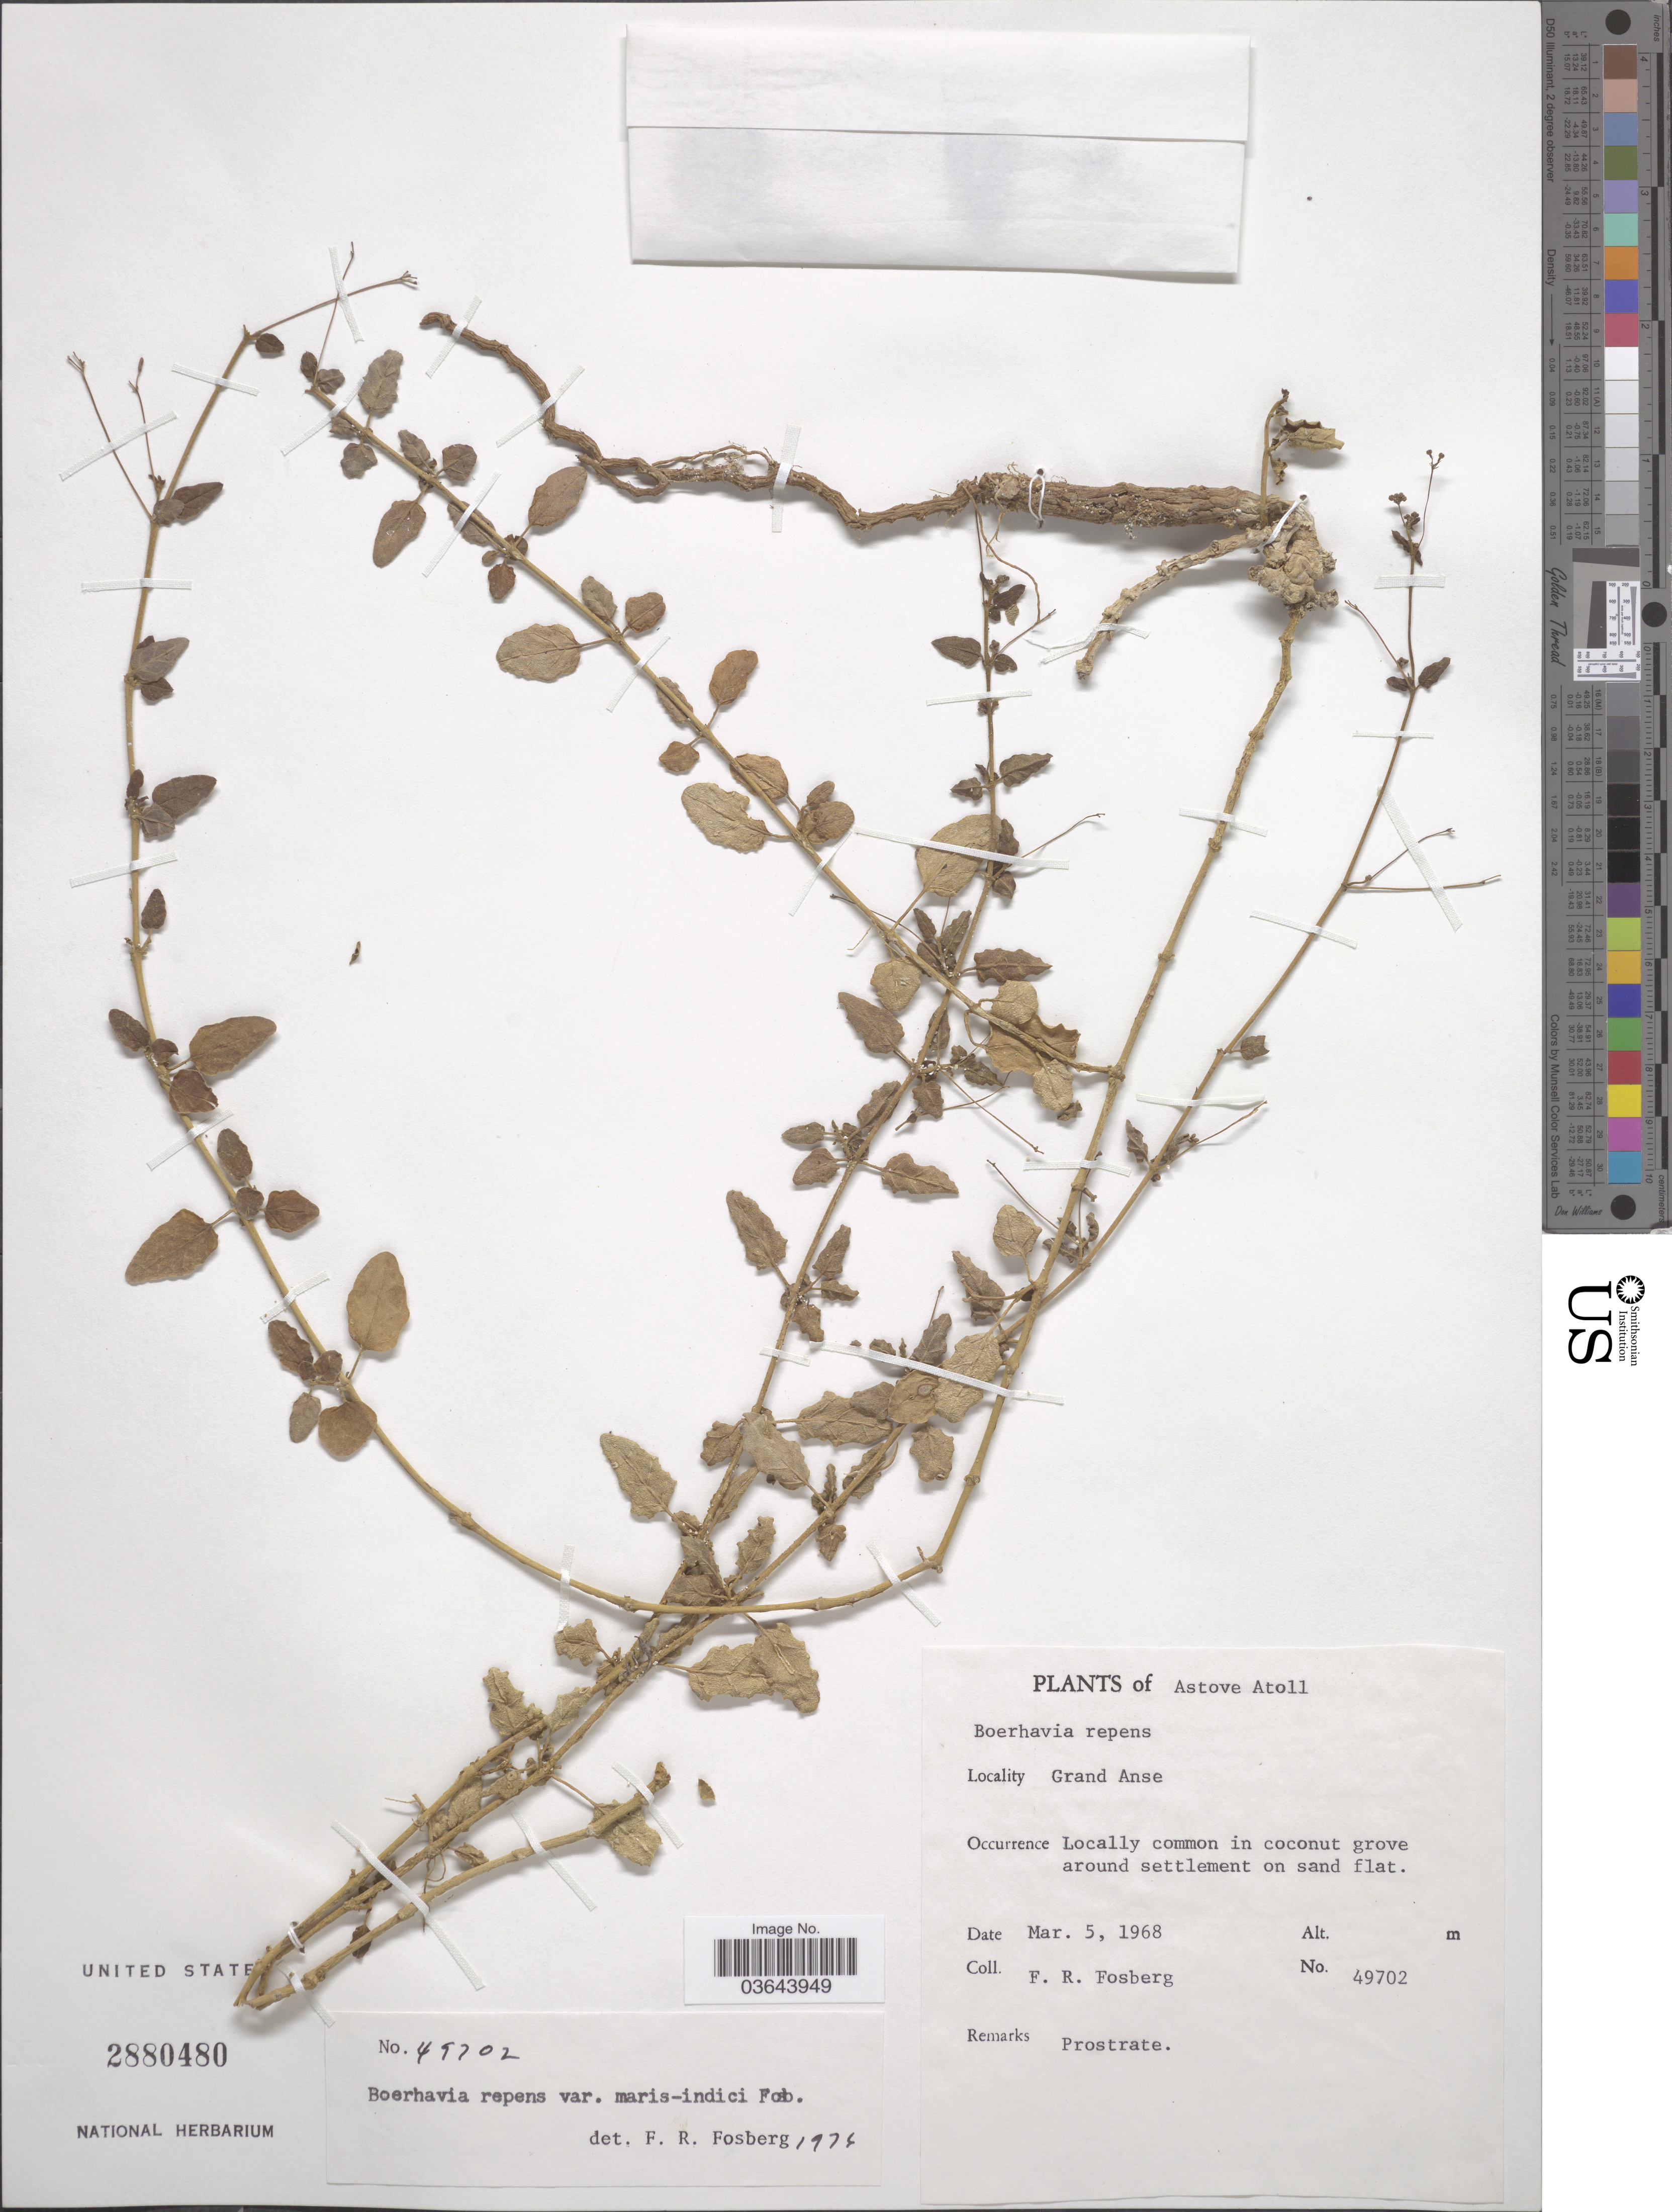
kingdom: Plantae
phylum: Tracheophyta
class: Magnoliopsida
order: Caryophyllales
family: Nyctaginaceae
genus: Boerhavia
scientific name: Boerhavia repens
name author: L.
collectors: F. R. Fosberg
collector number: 49702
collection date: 1968-03-05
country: Seychelles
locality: Astove Atoll. Grand Anse.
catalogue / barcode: US 2880480